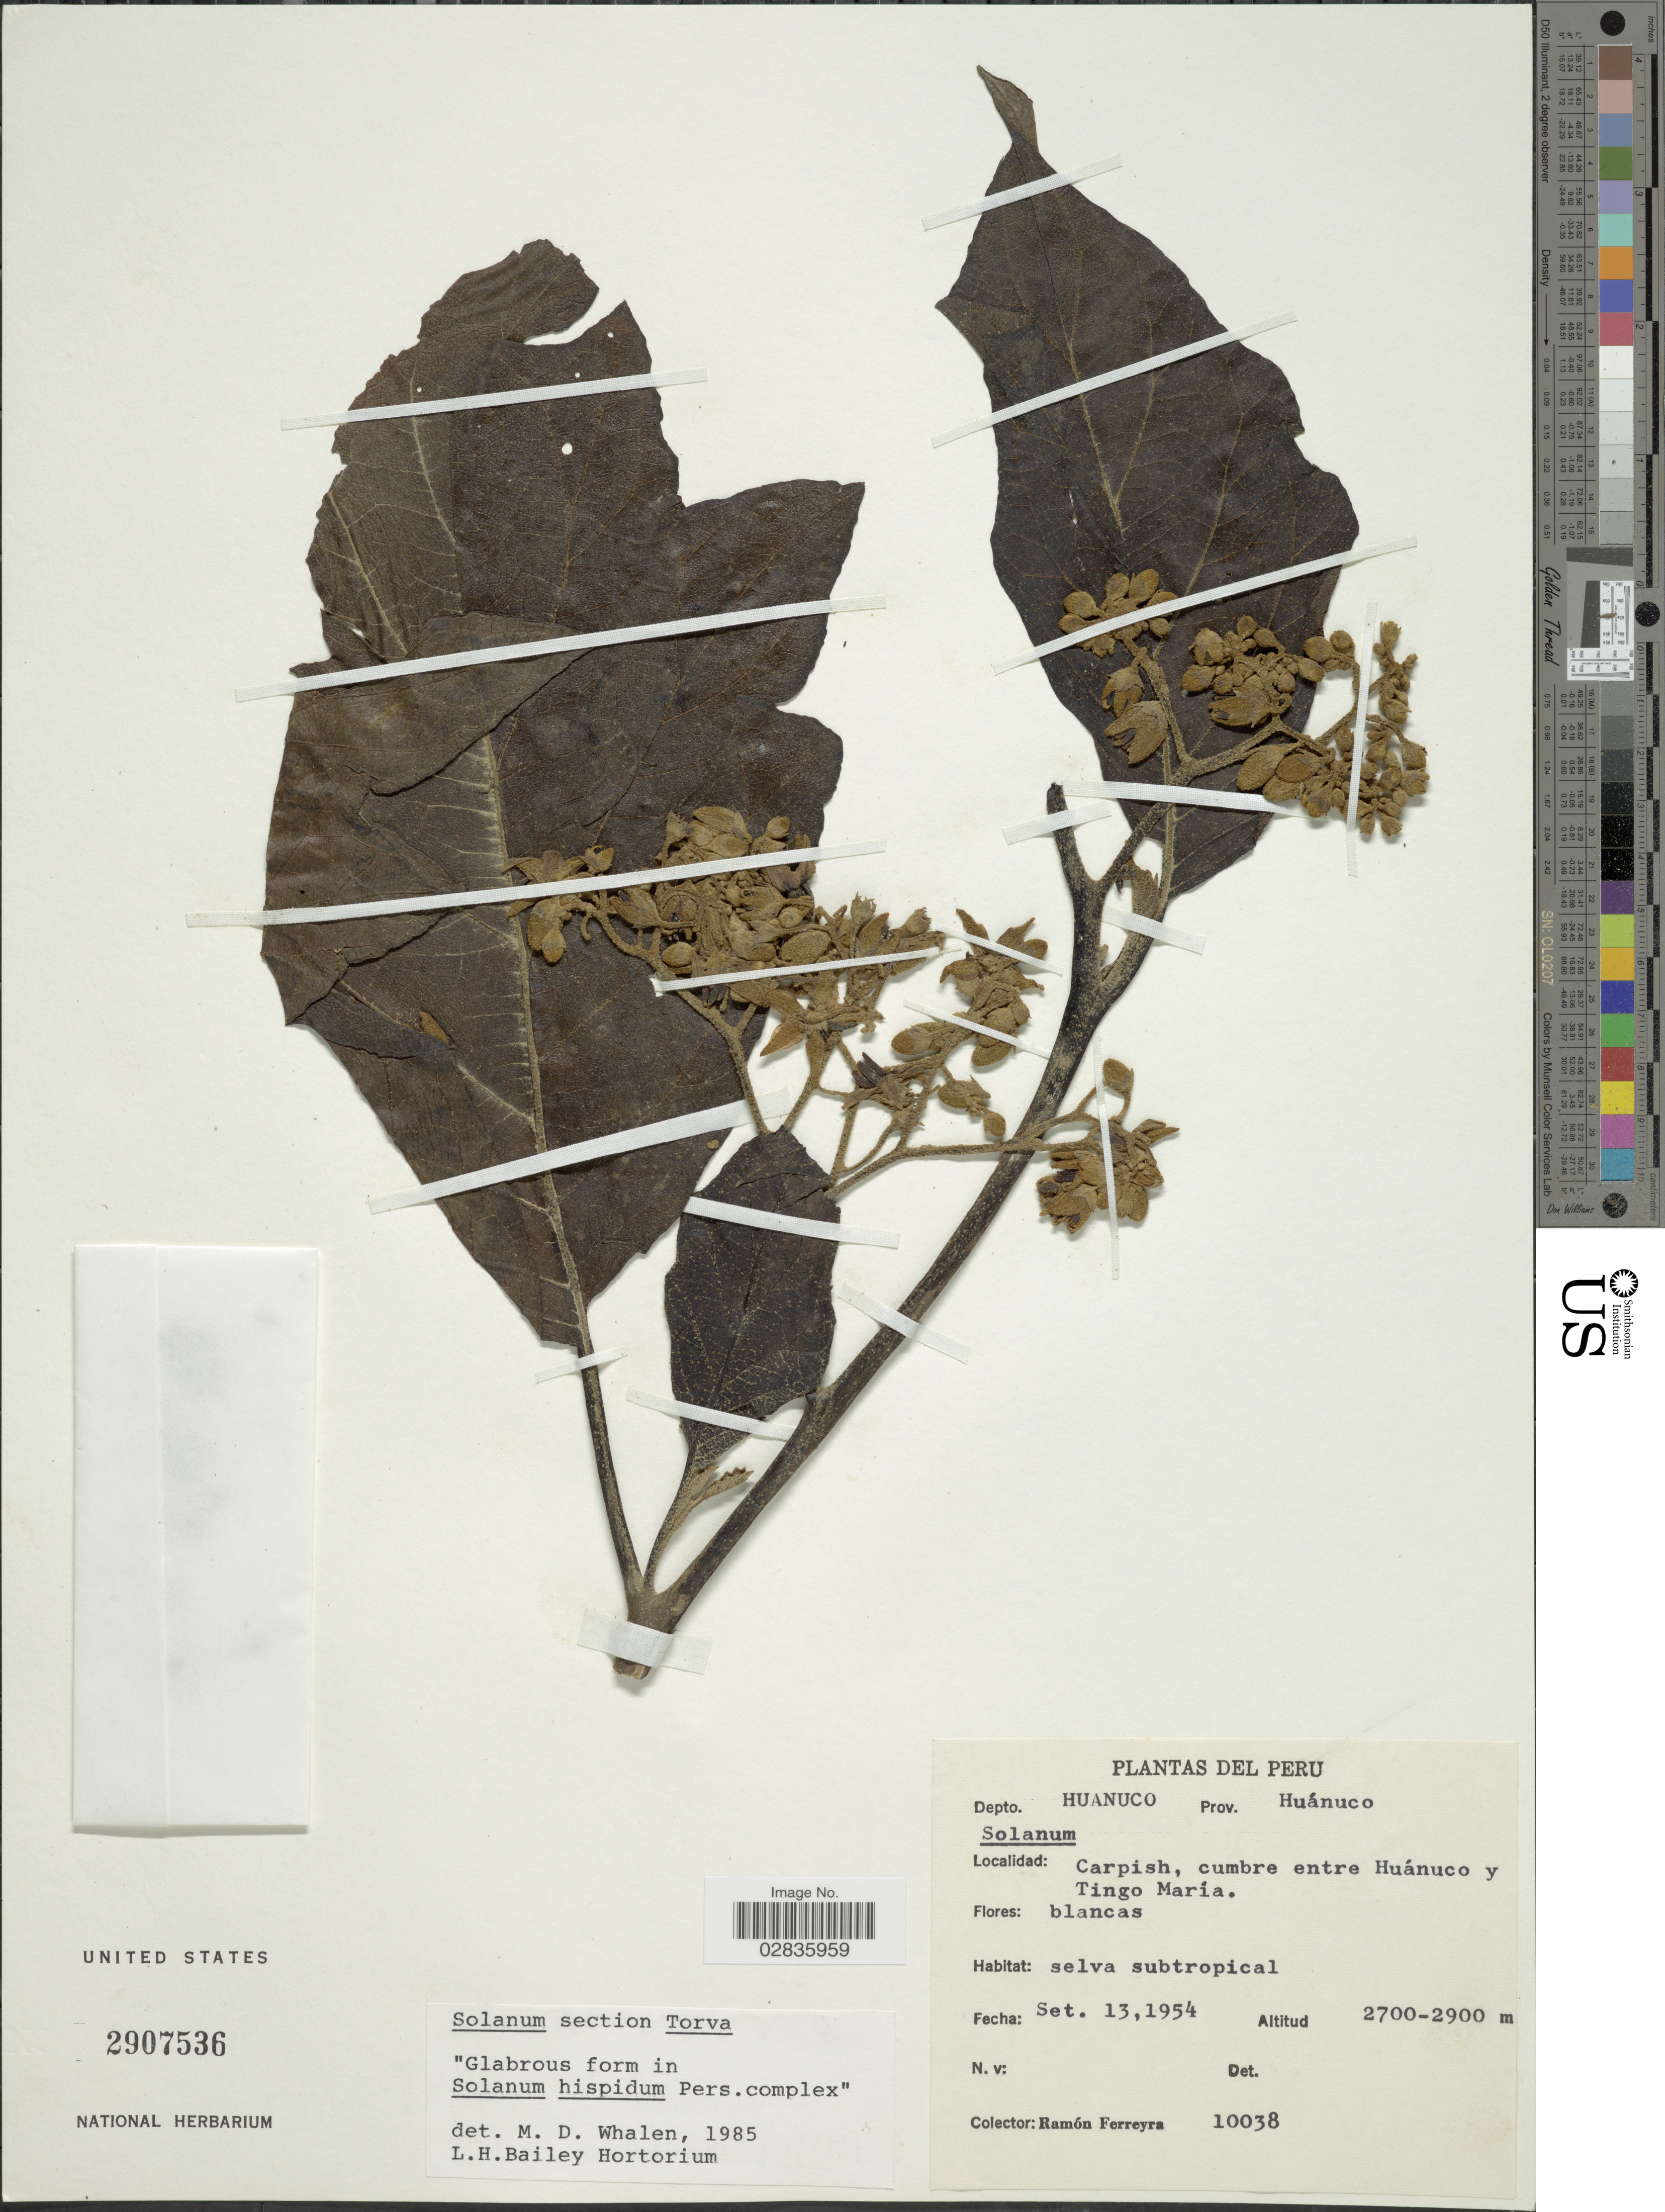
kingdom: Plantae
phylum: Tracheophyta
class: Magnoliopsida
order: Solanales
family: Solanaceae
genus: Solanum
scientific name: Solanum hispidum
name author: Pers.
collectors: R. A. Ferreyra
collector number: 10038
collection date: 1954-09-13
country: Peru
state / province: Huánuco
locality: Depto. Huanuco. Prov. Huánuco. Carpish, cumbre entre Huánuco y Tingo María.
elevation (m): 2700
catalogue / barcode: US 2907536